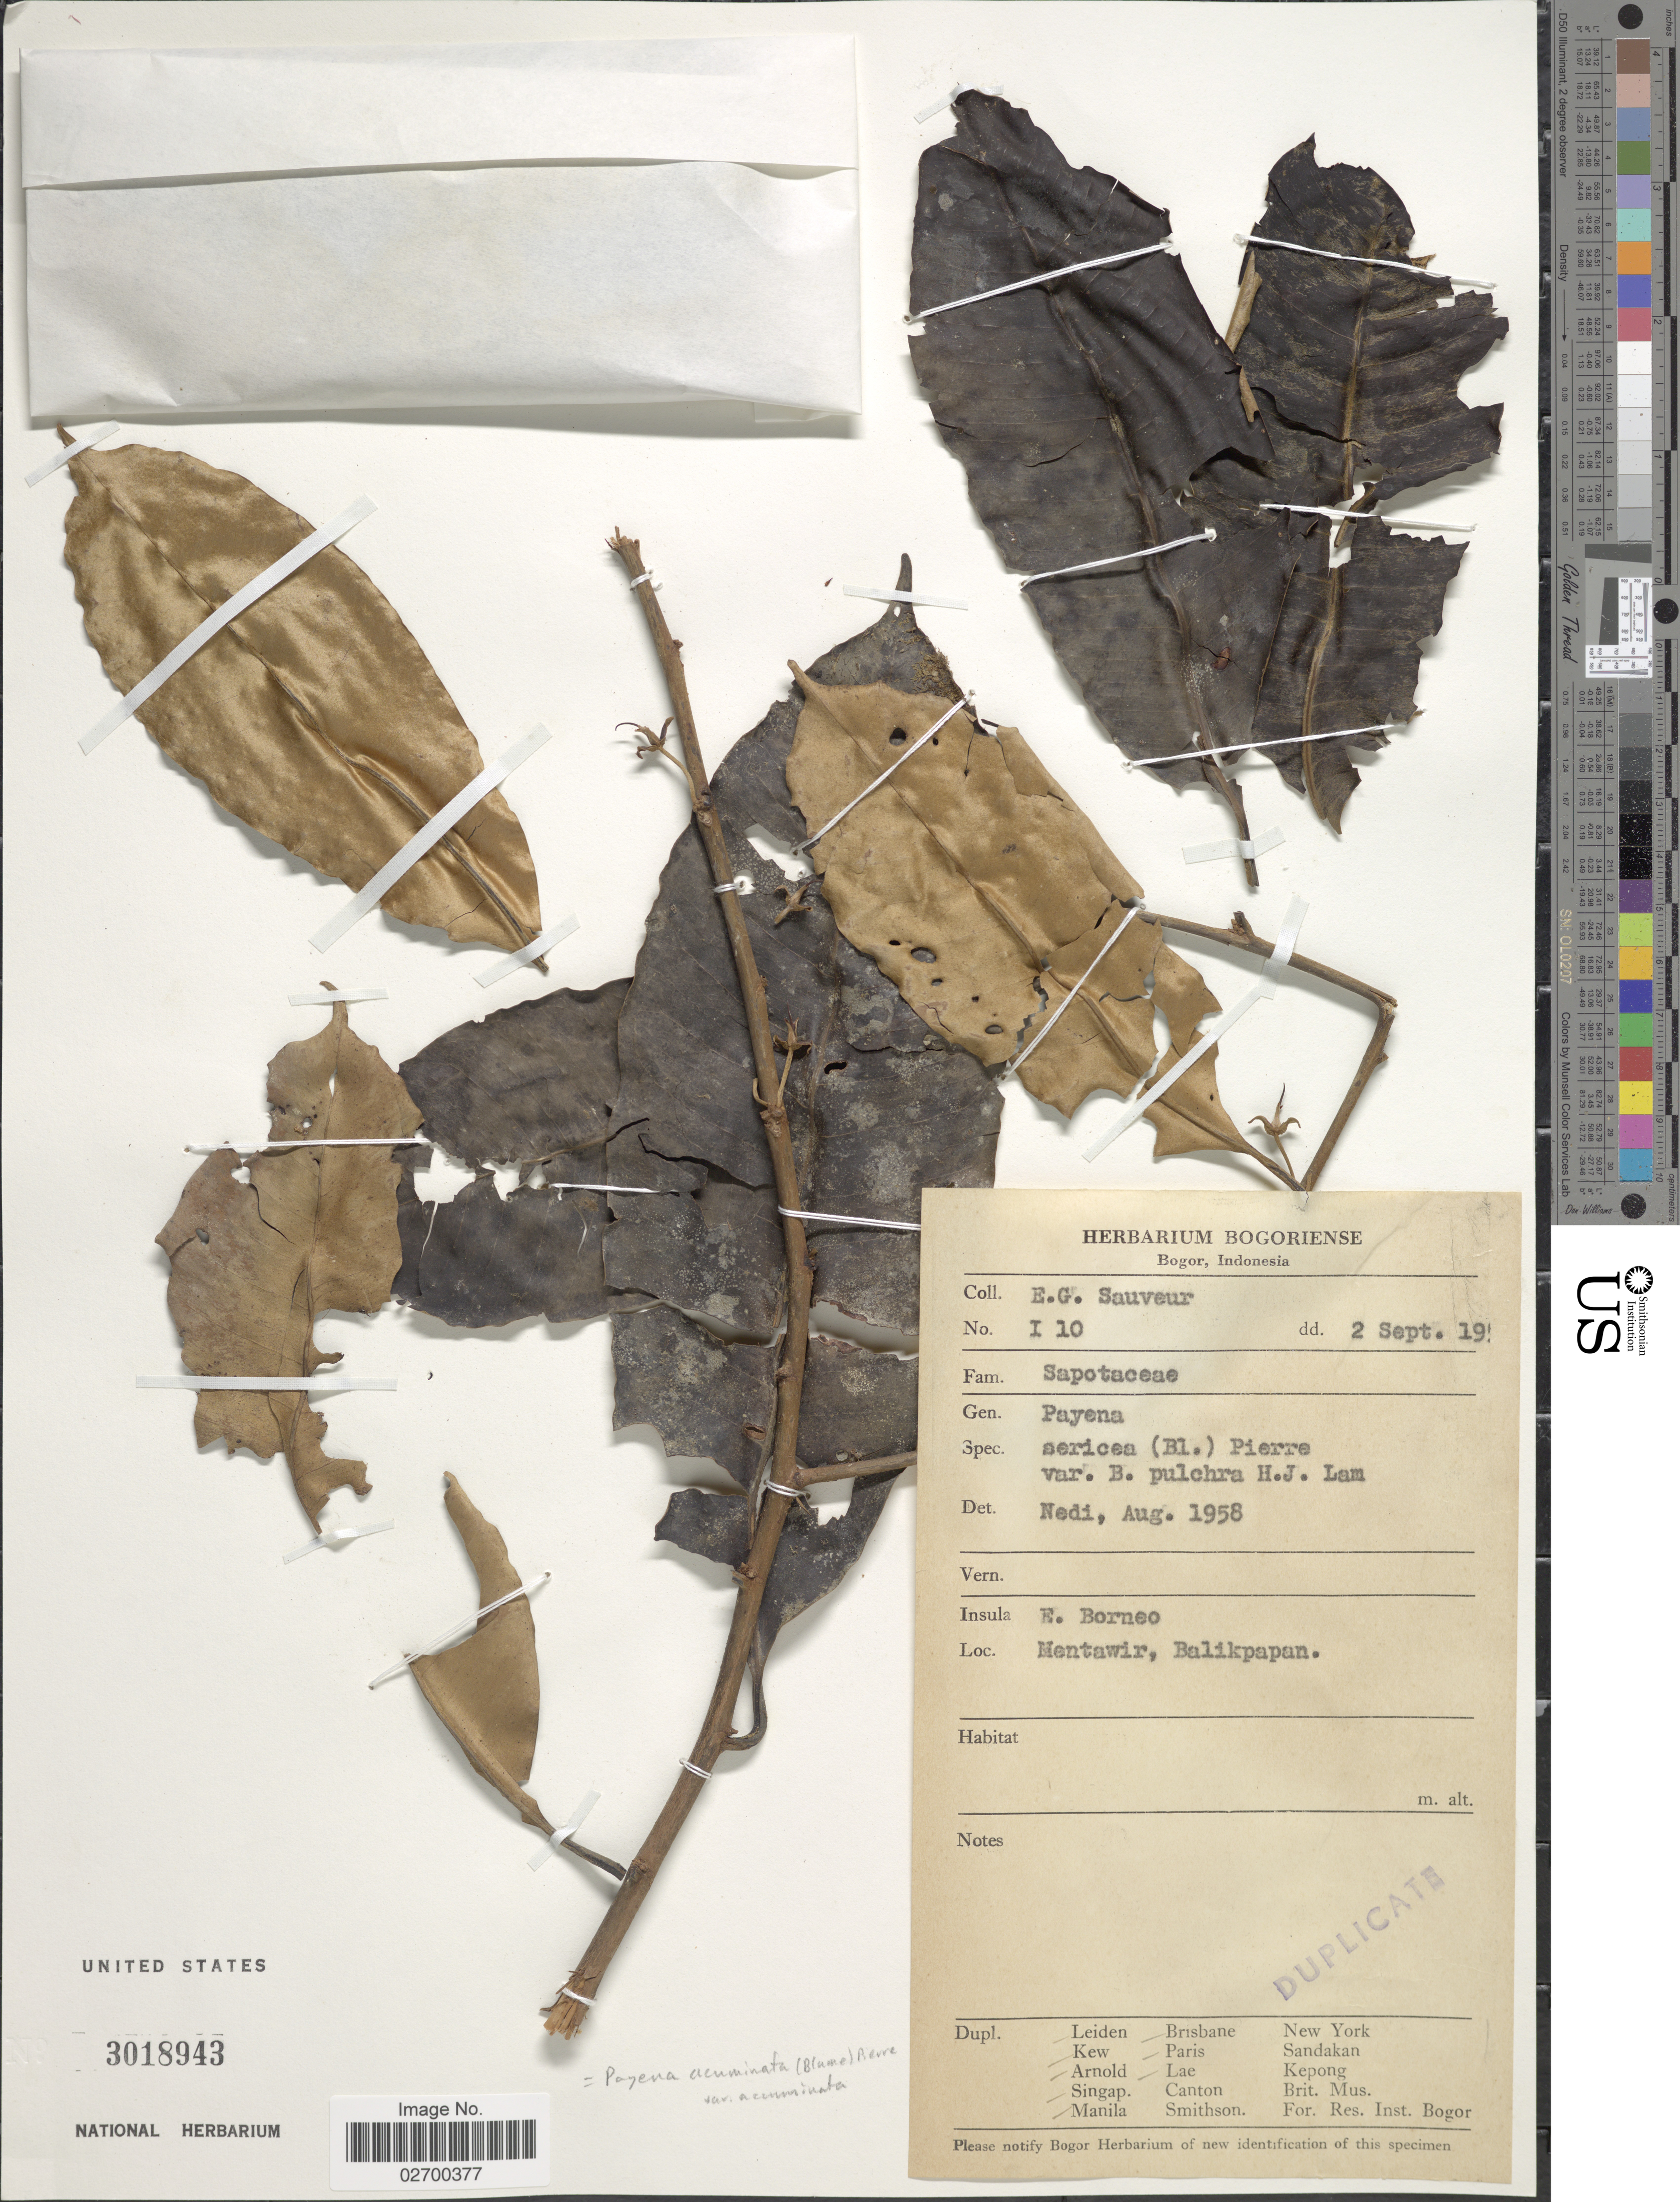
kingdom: Plantae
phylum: Tracheophyta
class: Magnoliopsida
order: Ericales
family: Sapotaceae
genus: Payena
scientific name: Payena acuminata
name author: (Blume) Pierre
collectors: E.G. Sauveur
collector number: I 10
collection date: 1951-09-02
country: Indonesia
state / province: Kalimantan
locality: E. Borneo. Mentawir, Balikpapan.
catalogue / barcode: US 3018943